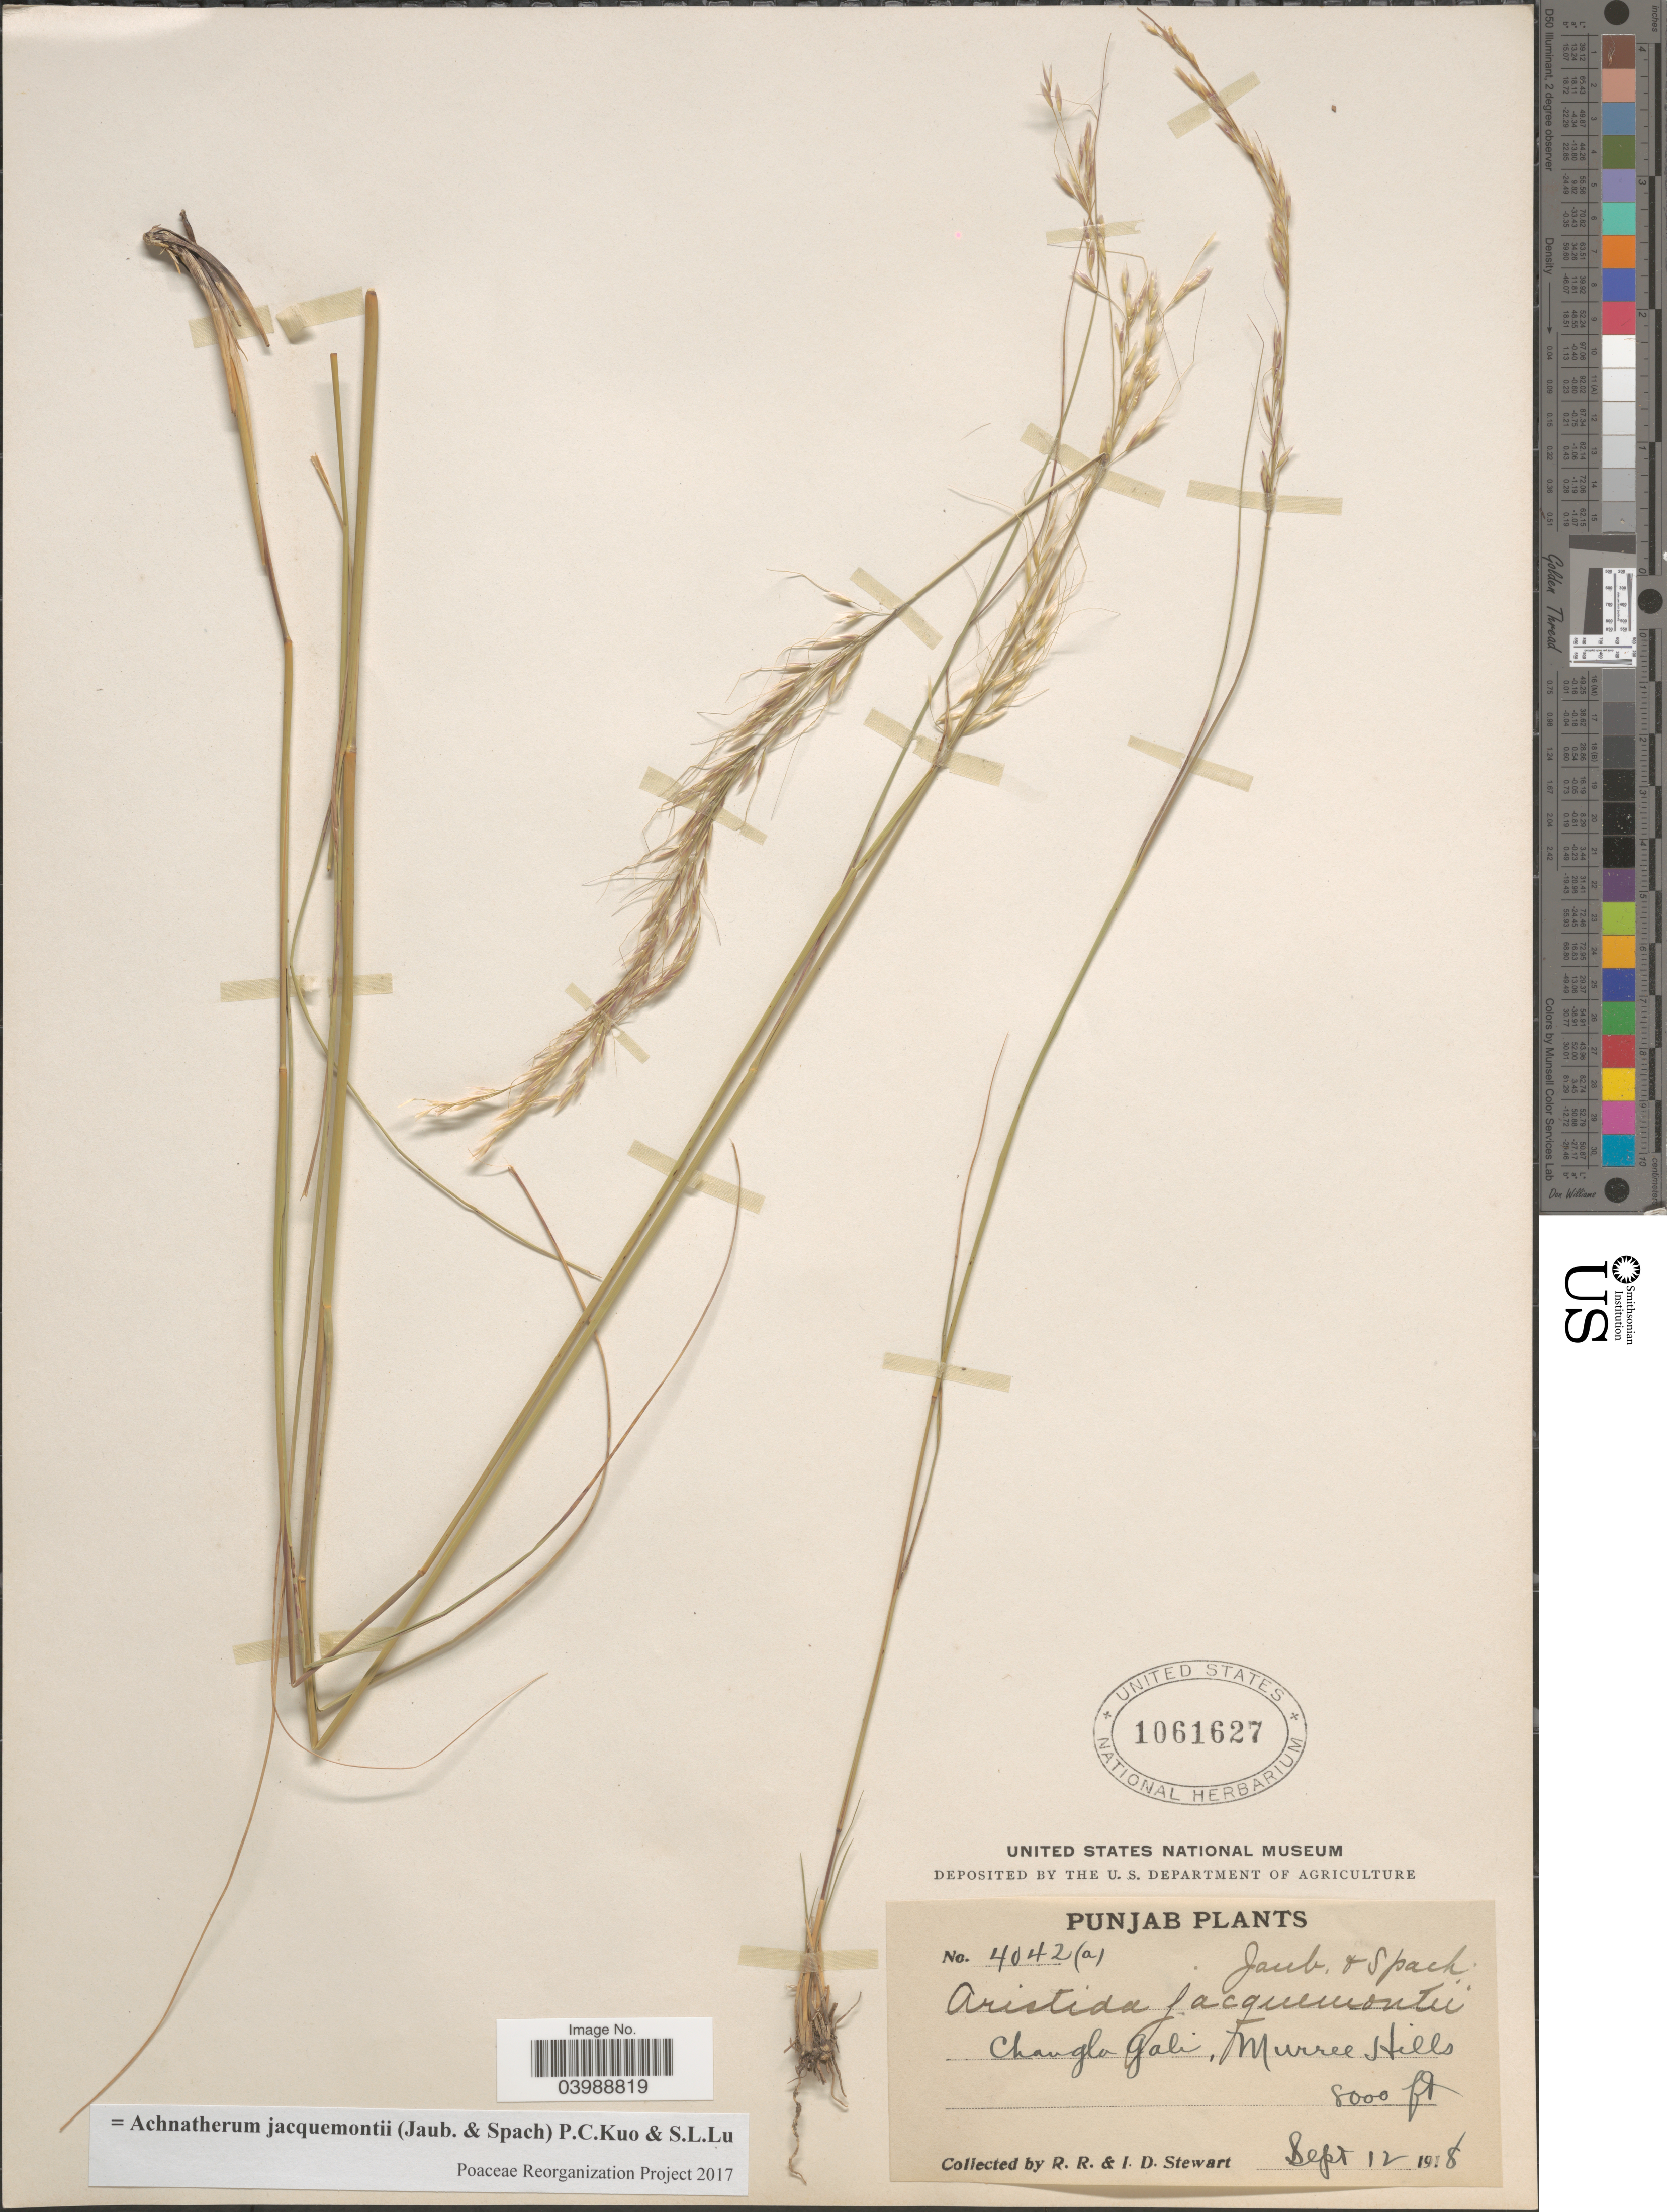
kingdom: Plantae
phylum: Tracheophyta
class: Liliopsida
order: Poales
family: Poaceae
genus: Achnatherum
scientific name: Achnatherum jacquemontii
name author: (Jaub.) P.C. Kuo & S.L. Lu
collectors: R. Stewart & I. Stewart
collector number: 4042 (a)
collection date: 1918-09-12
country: Pakistan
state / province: Punjab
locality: Changla Gali, Murree Hills.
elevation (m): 2438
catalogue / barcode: US 1061627